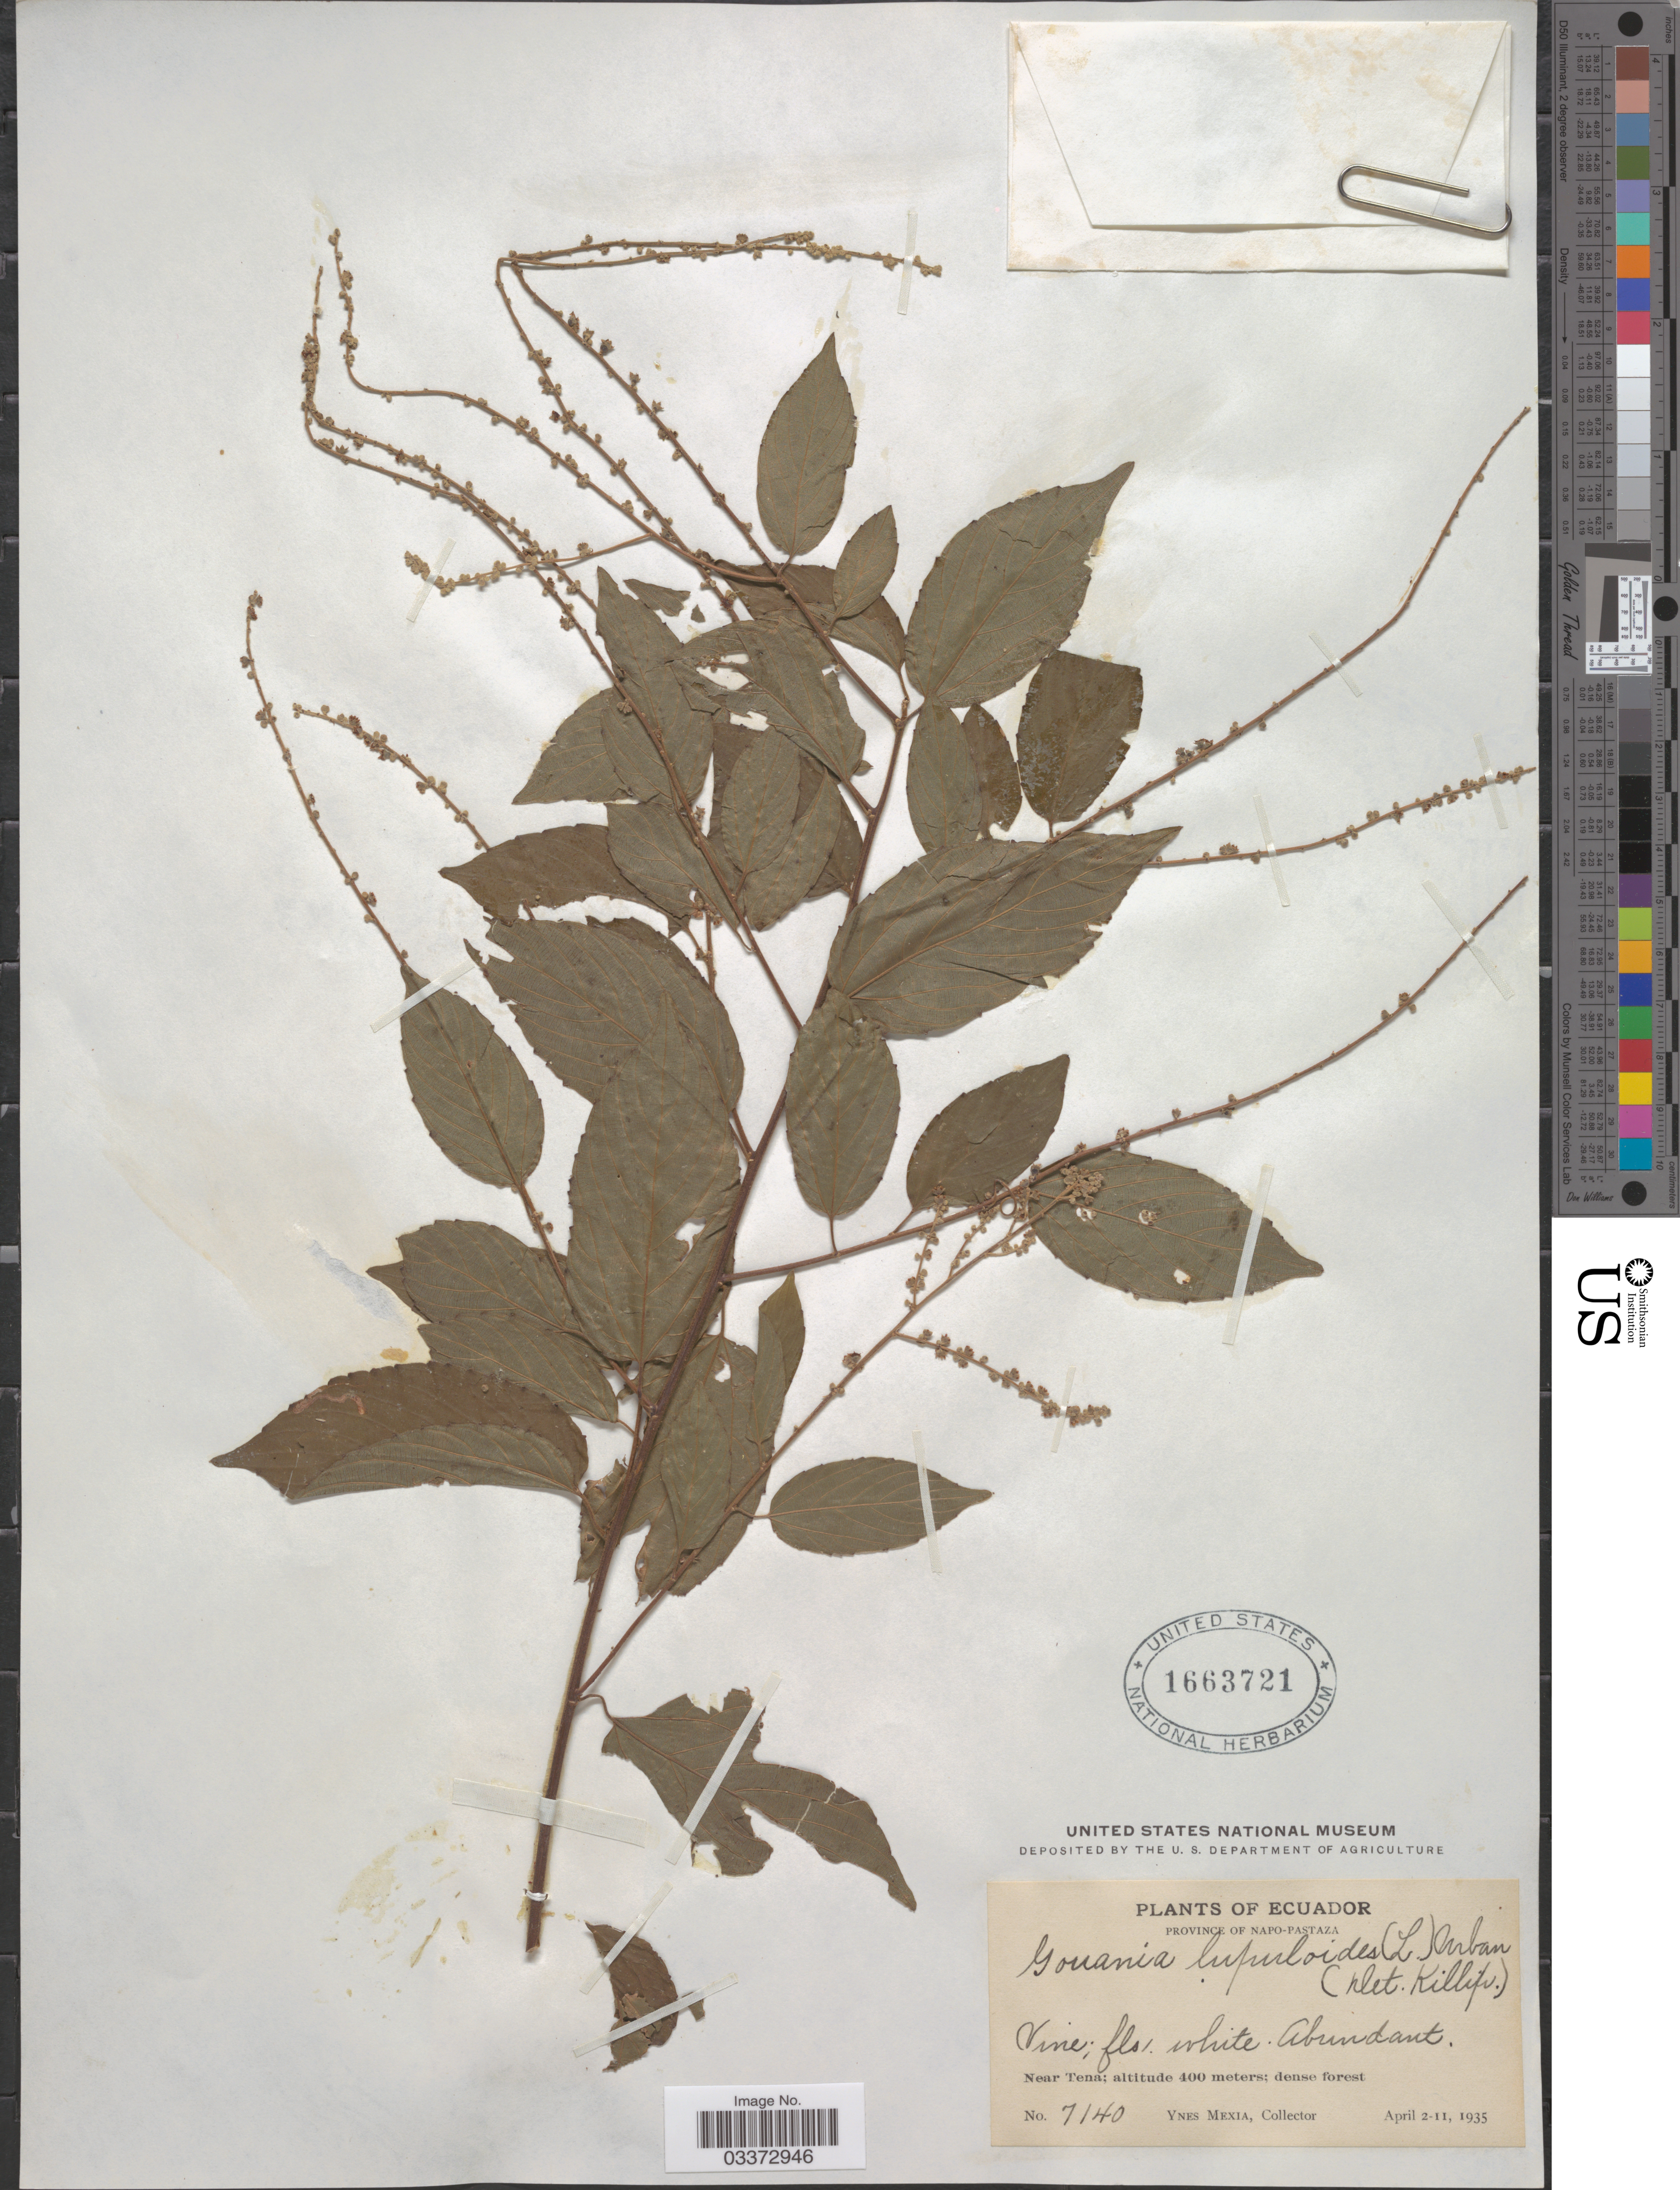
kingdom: Plantae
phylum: Tracheophyta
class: Magnoliopsida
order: Rosales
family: Rhamnaceae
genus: Gouania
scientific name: Gouania polygama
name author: (Jacq.) Urb.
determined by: Figueira, Mauricio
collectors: Y. Mexia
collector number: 7140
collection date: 1935-04-02/1935-04-11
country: Ecuador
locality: Province Napo-Pastaza. Near Tena.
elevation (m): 400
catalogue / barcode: US 1663721